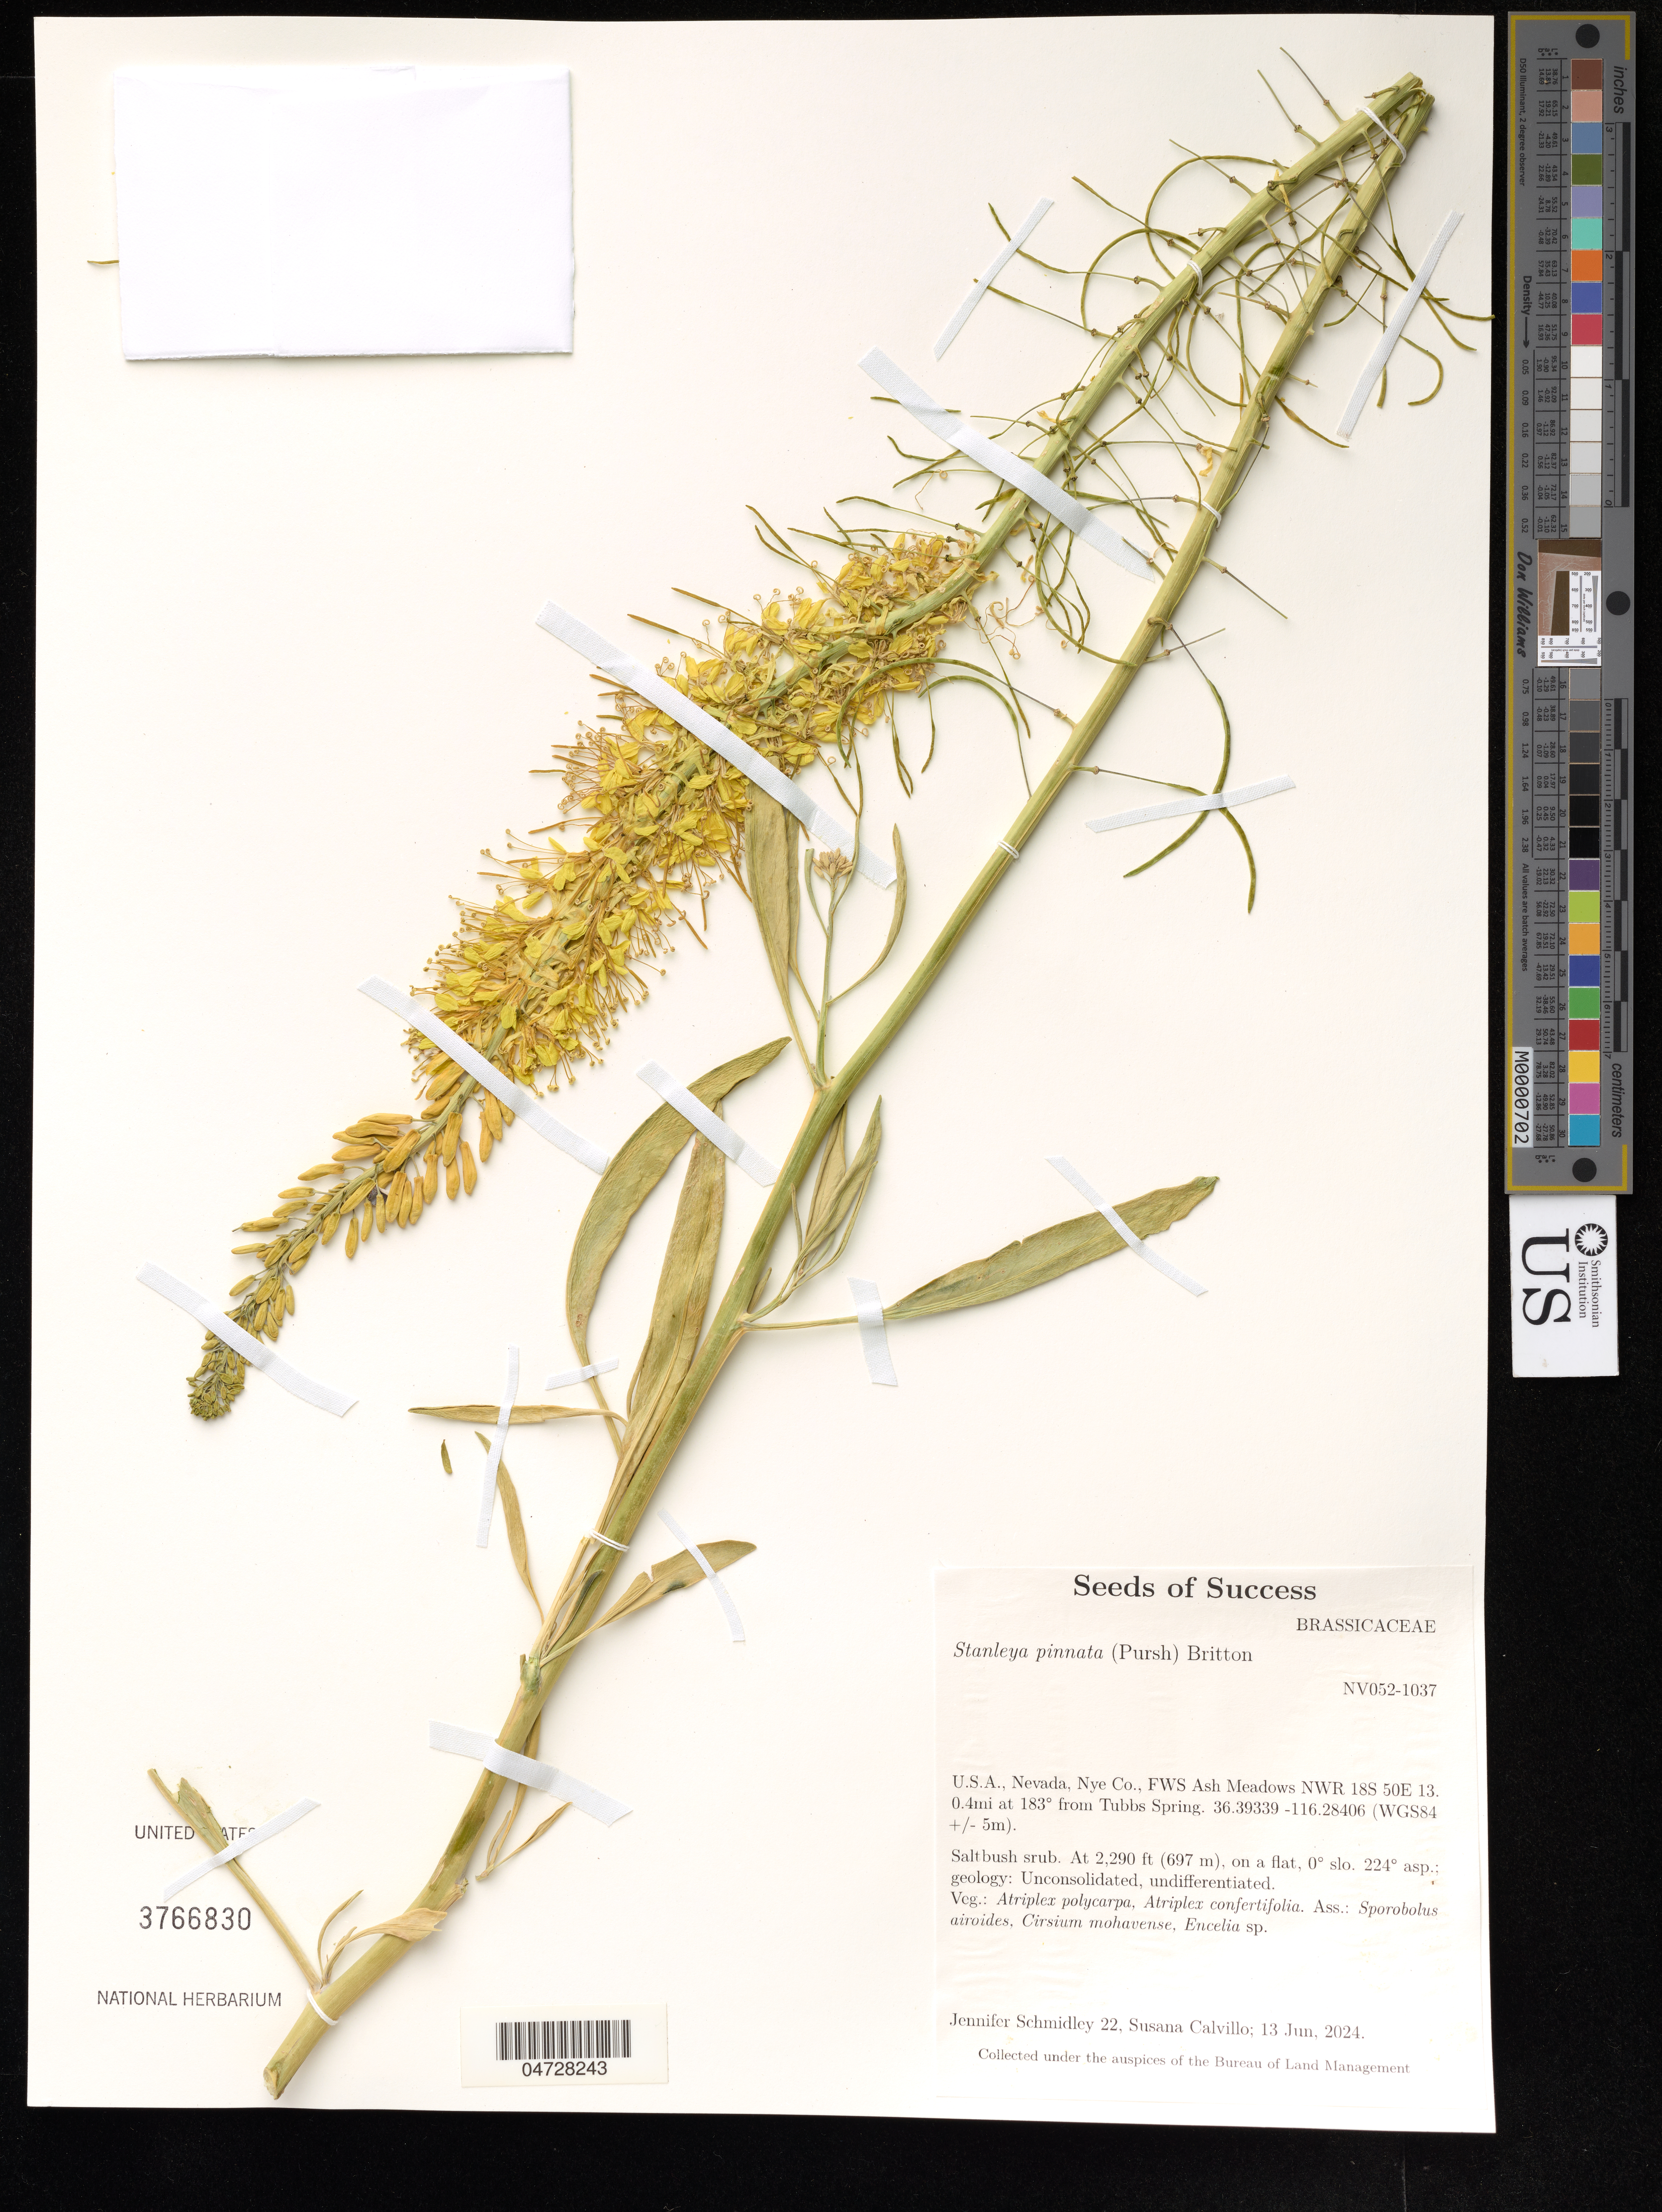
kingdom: Plantae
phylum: Tracheophyta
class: Magnoliopsida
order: Brassicales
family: Brassicaceae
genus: Stanleya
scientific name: Stanleya pinnata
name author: (Pursh) Britton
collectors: J. Schmidley & S. Calvillo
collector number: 22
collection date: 2024-06-13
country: United States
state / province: Nevada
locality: Nye Co., FWS Ash Meadows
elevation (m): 698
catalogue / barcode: US 3766830